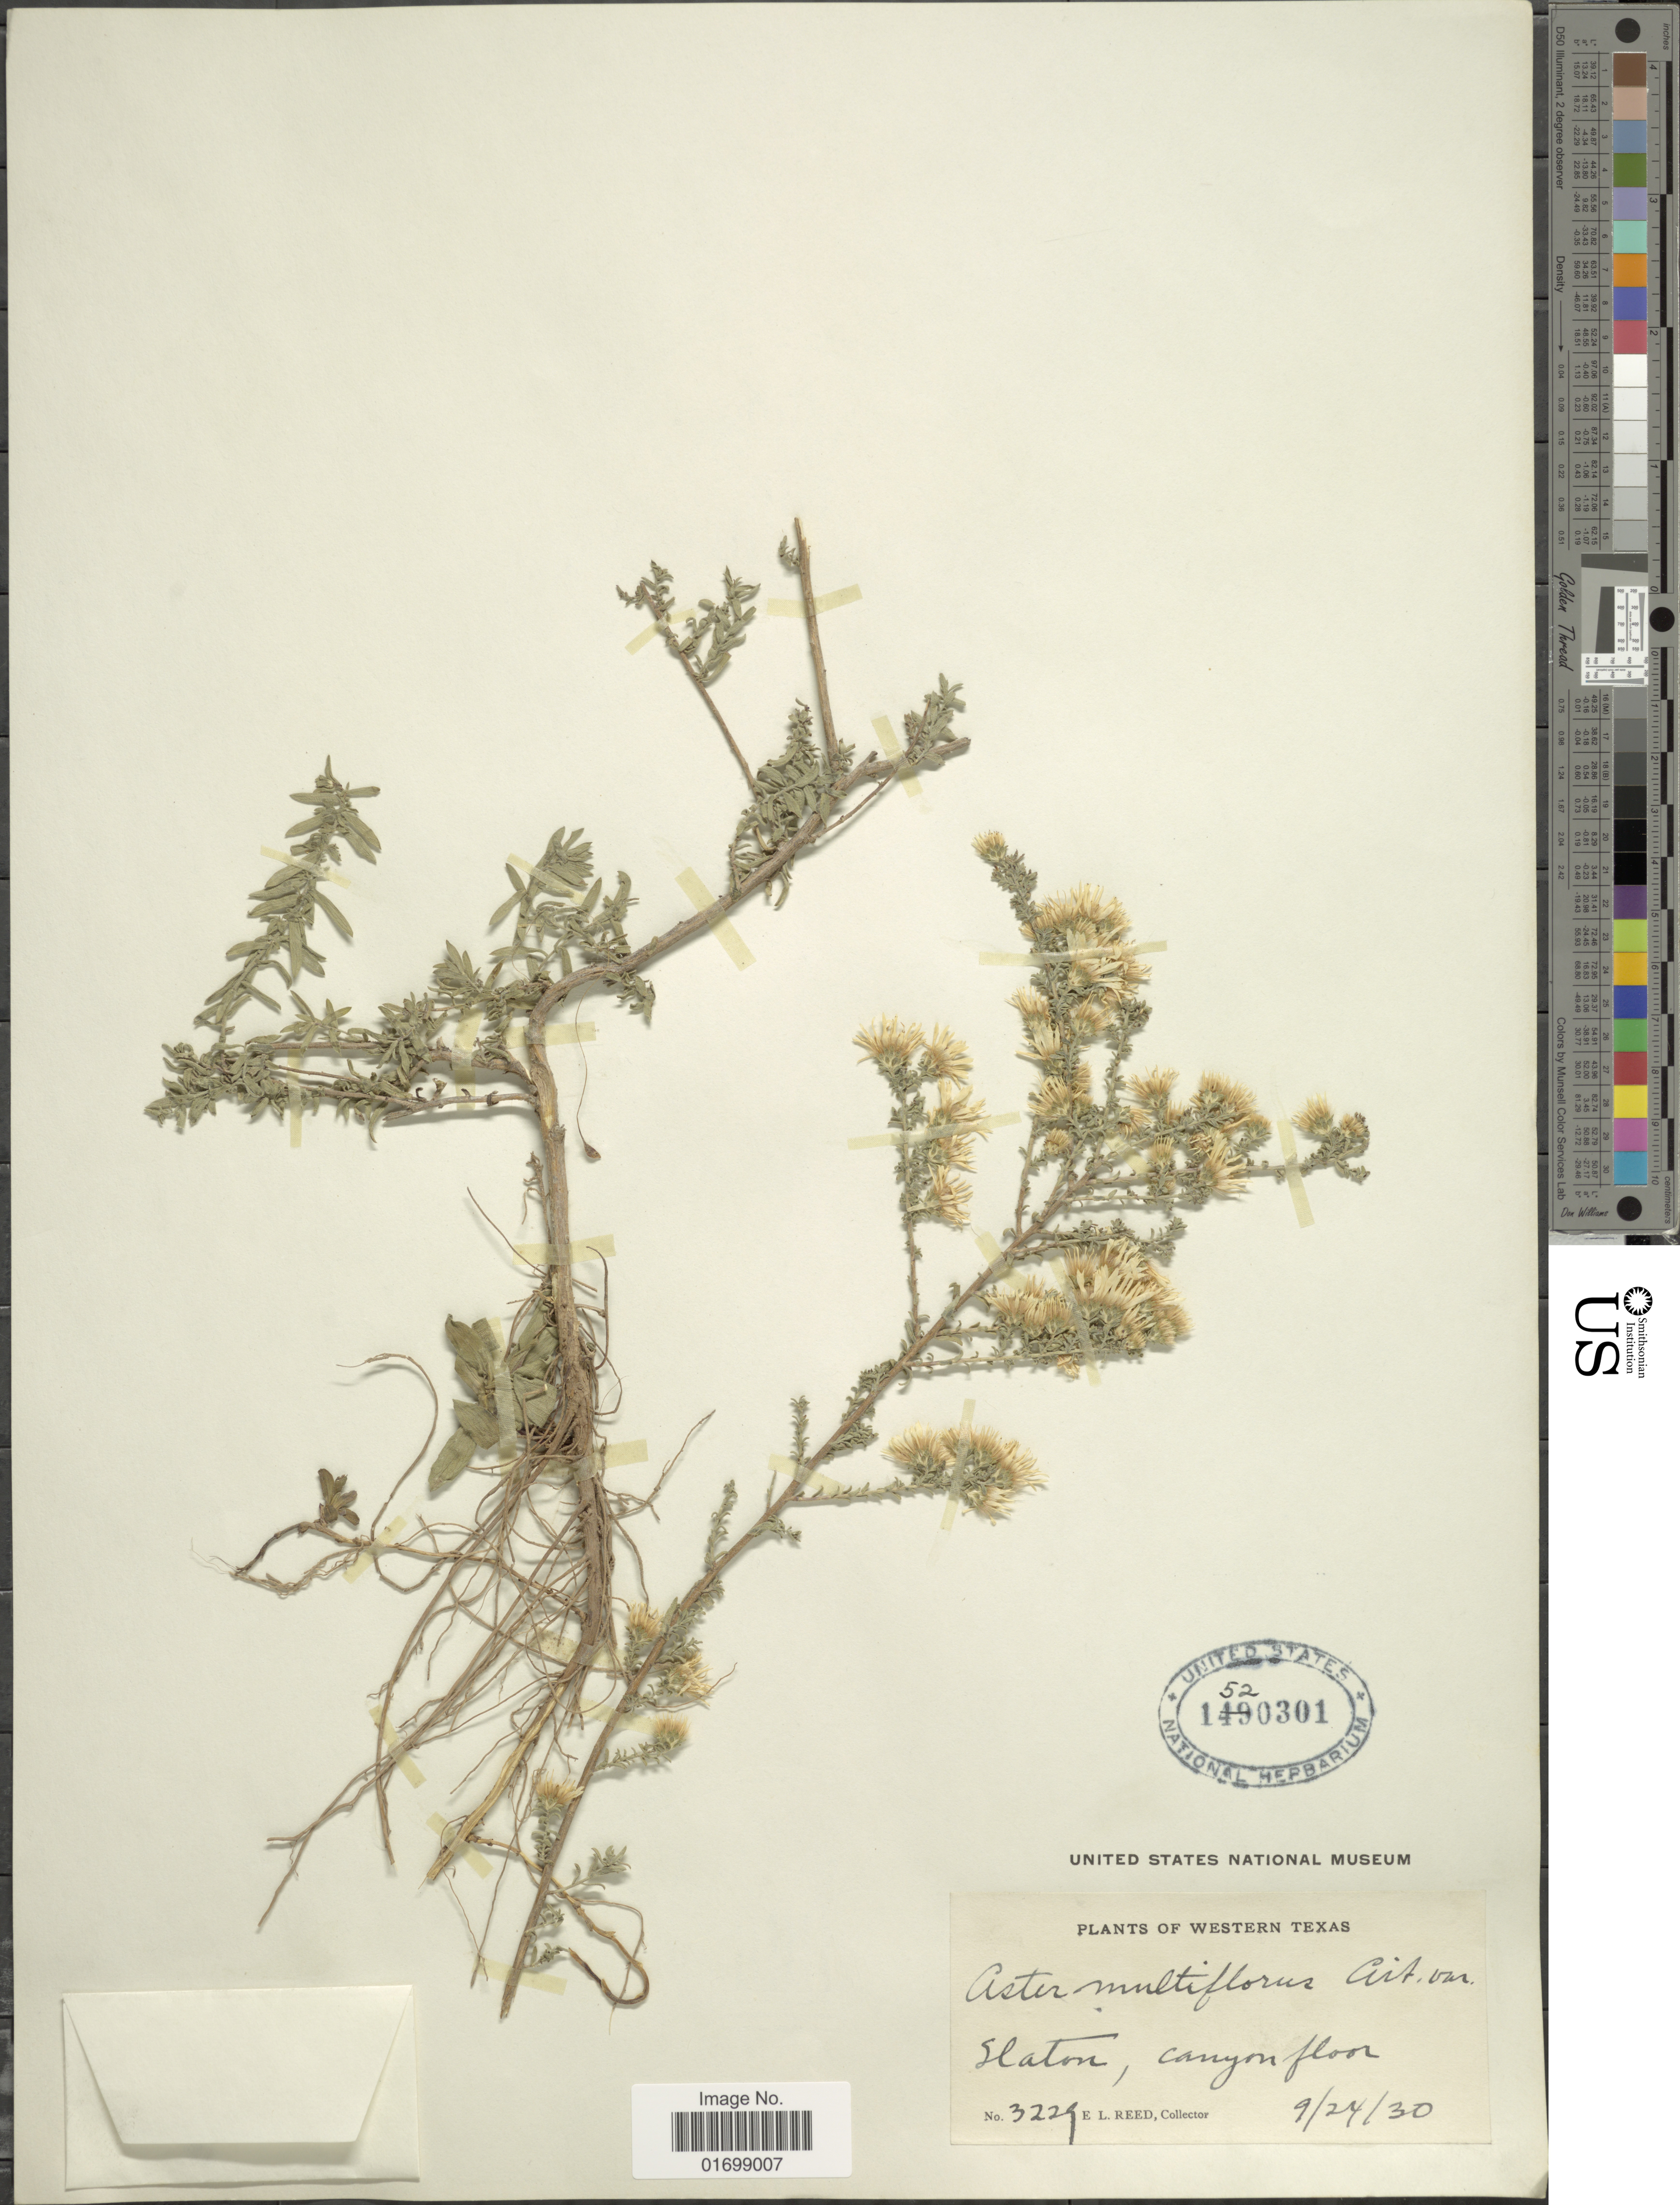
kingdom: Plantae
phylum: Tracheophyta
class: Magnoliopsida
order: Asterales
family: Asteraceae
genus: Symphyotrichum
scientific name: Symphyotrichum ericoides var. prostratum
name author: (Kuntze) G.L. Nesom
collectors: E. Reed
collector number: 3229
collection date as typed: Transcribed d/m/y: 24/9/30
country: United States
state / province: Texas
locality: Western Texas, Slaton, canyon floor.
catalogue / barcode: US 1520301